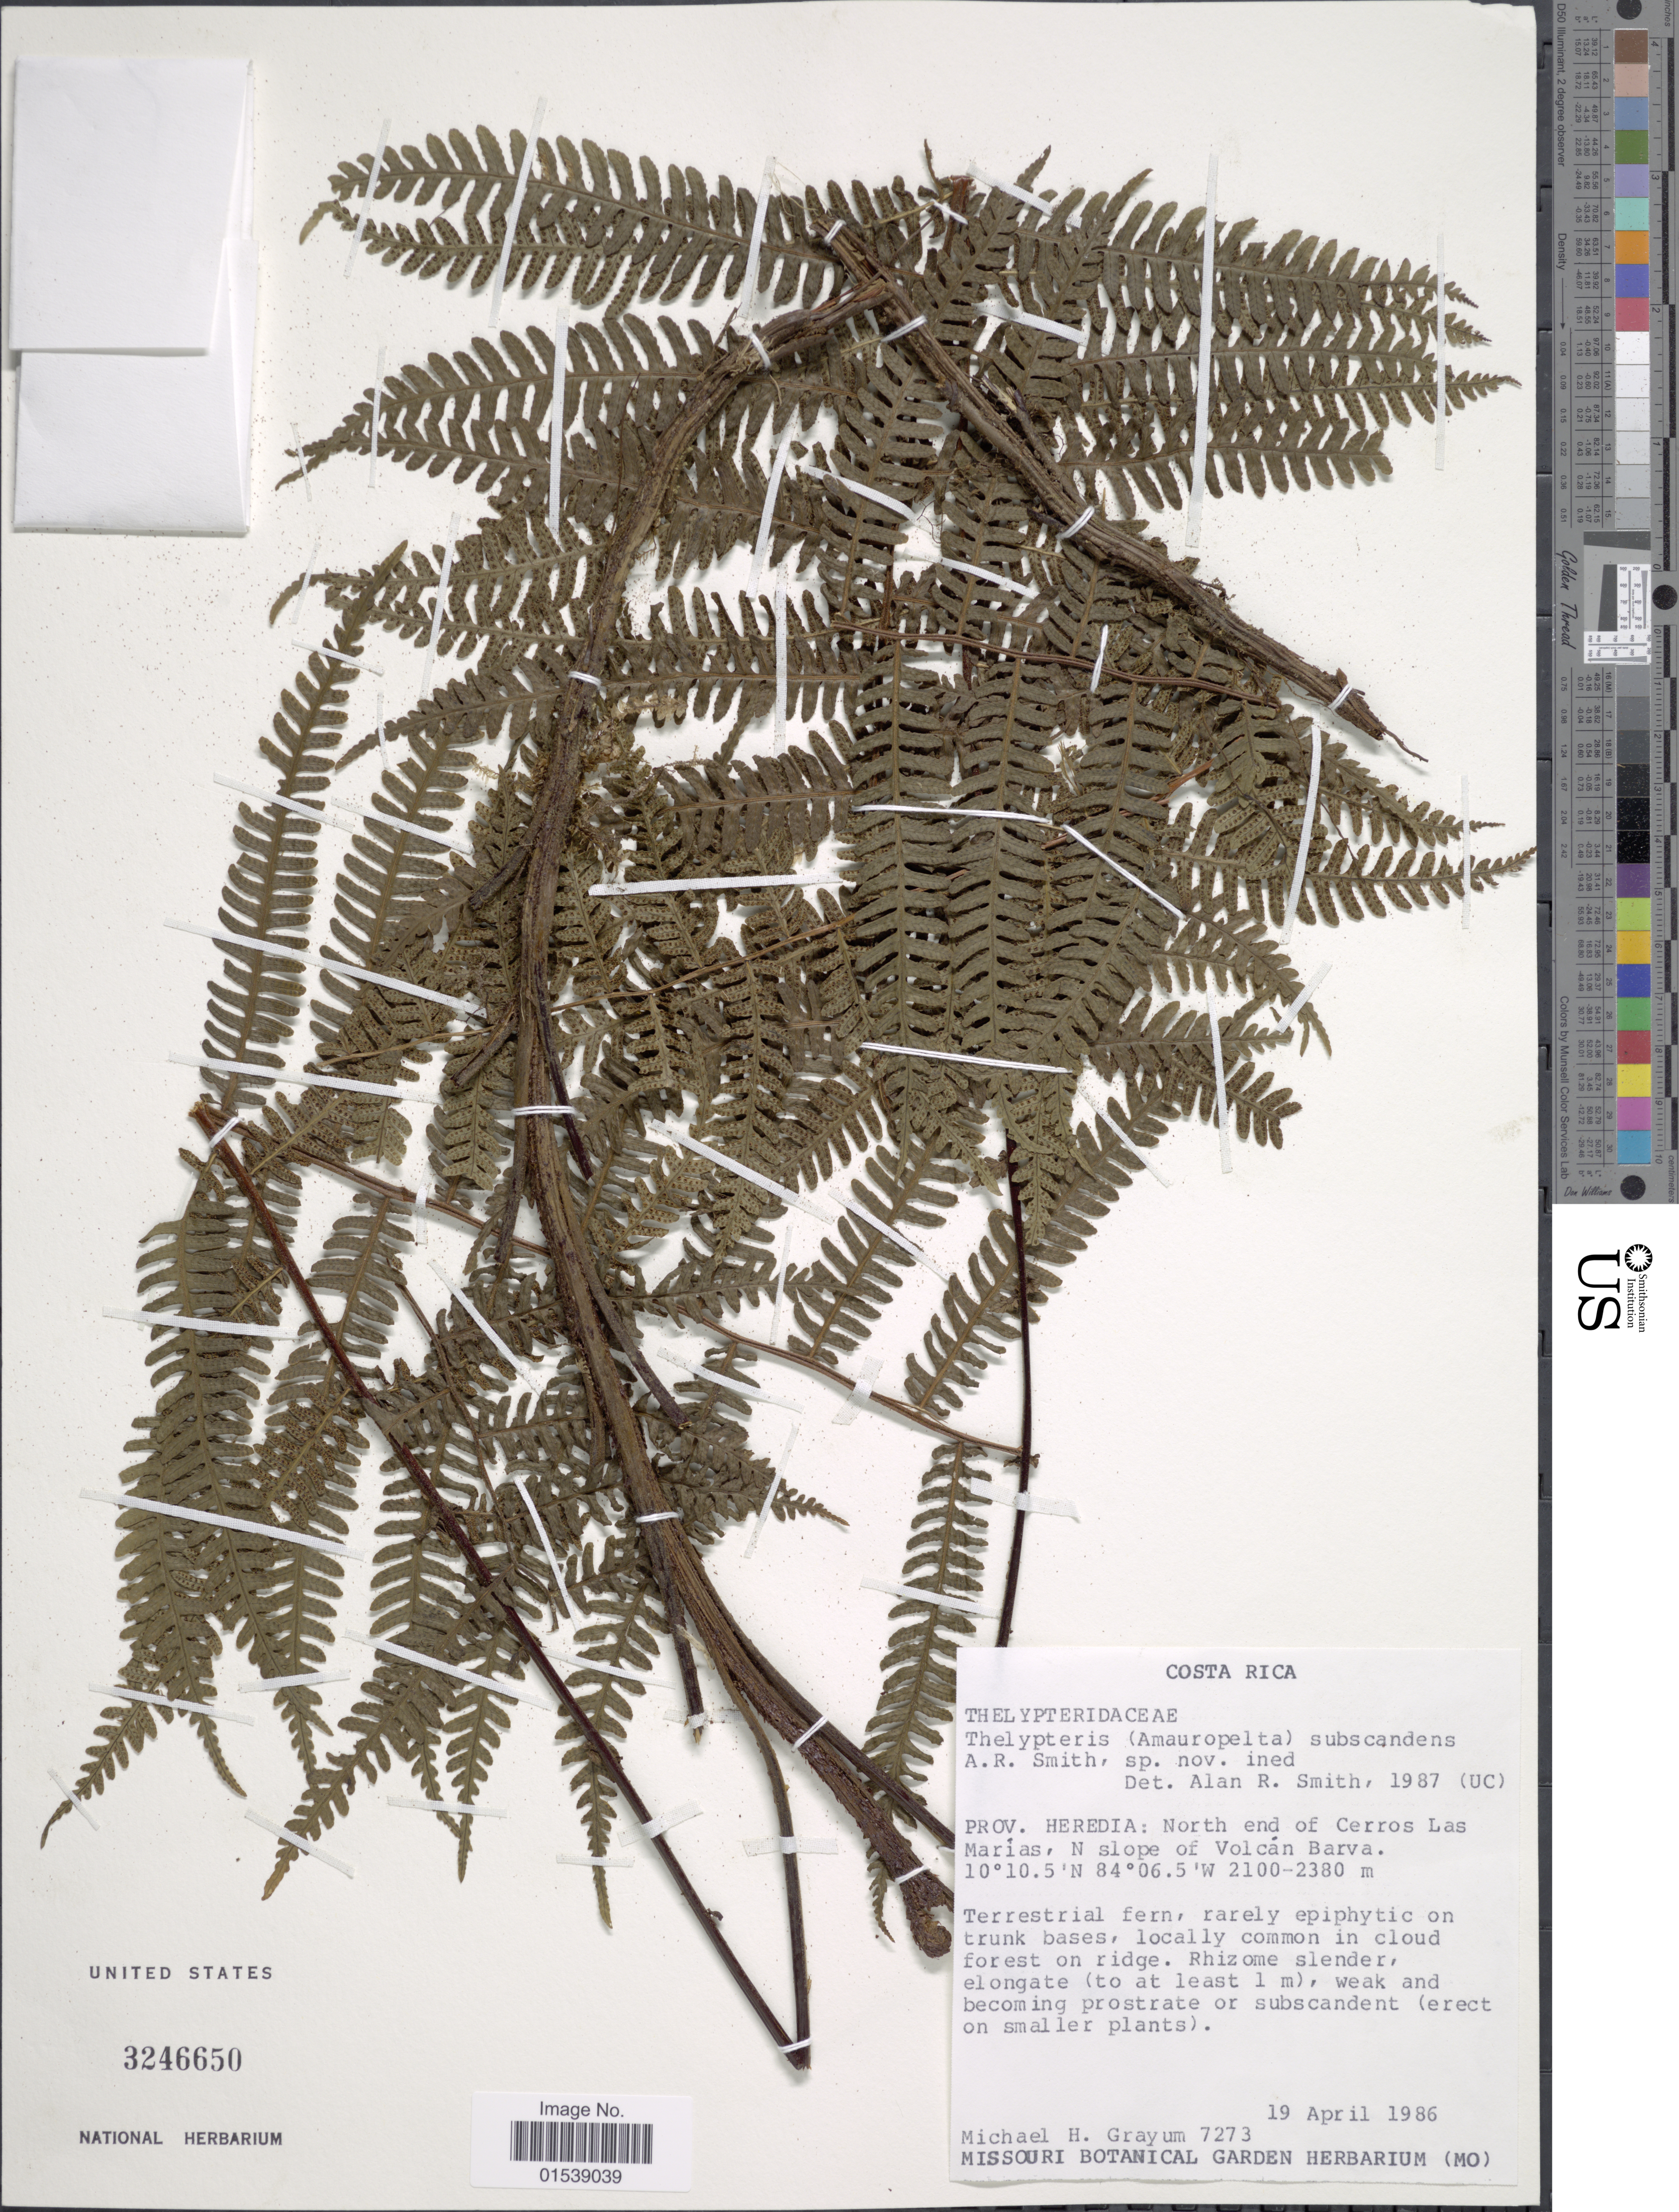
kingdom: Plantae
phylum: Tracheophyta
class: Polypodiopsida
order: Polypodiales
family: Thelypteridaceae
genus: Amauropelta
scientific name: Amauropelta subscandens (A.R. Sm.) comb. nov., ined 2015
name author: (A.R. Sm.)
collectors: M. H. Grayum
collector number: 7273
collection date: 1986-04-19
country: Costa Rica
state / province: Heredia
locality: Prov. Heredia: north end of Cerros Las Marias, N slope of Volcan Barva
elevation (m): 2100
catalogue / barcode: US 3246650